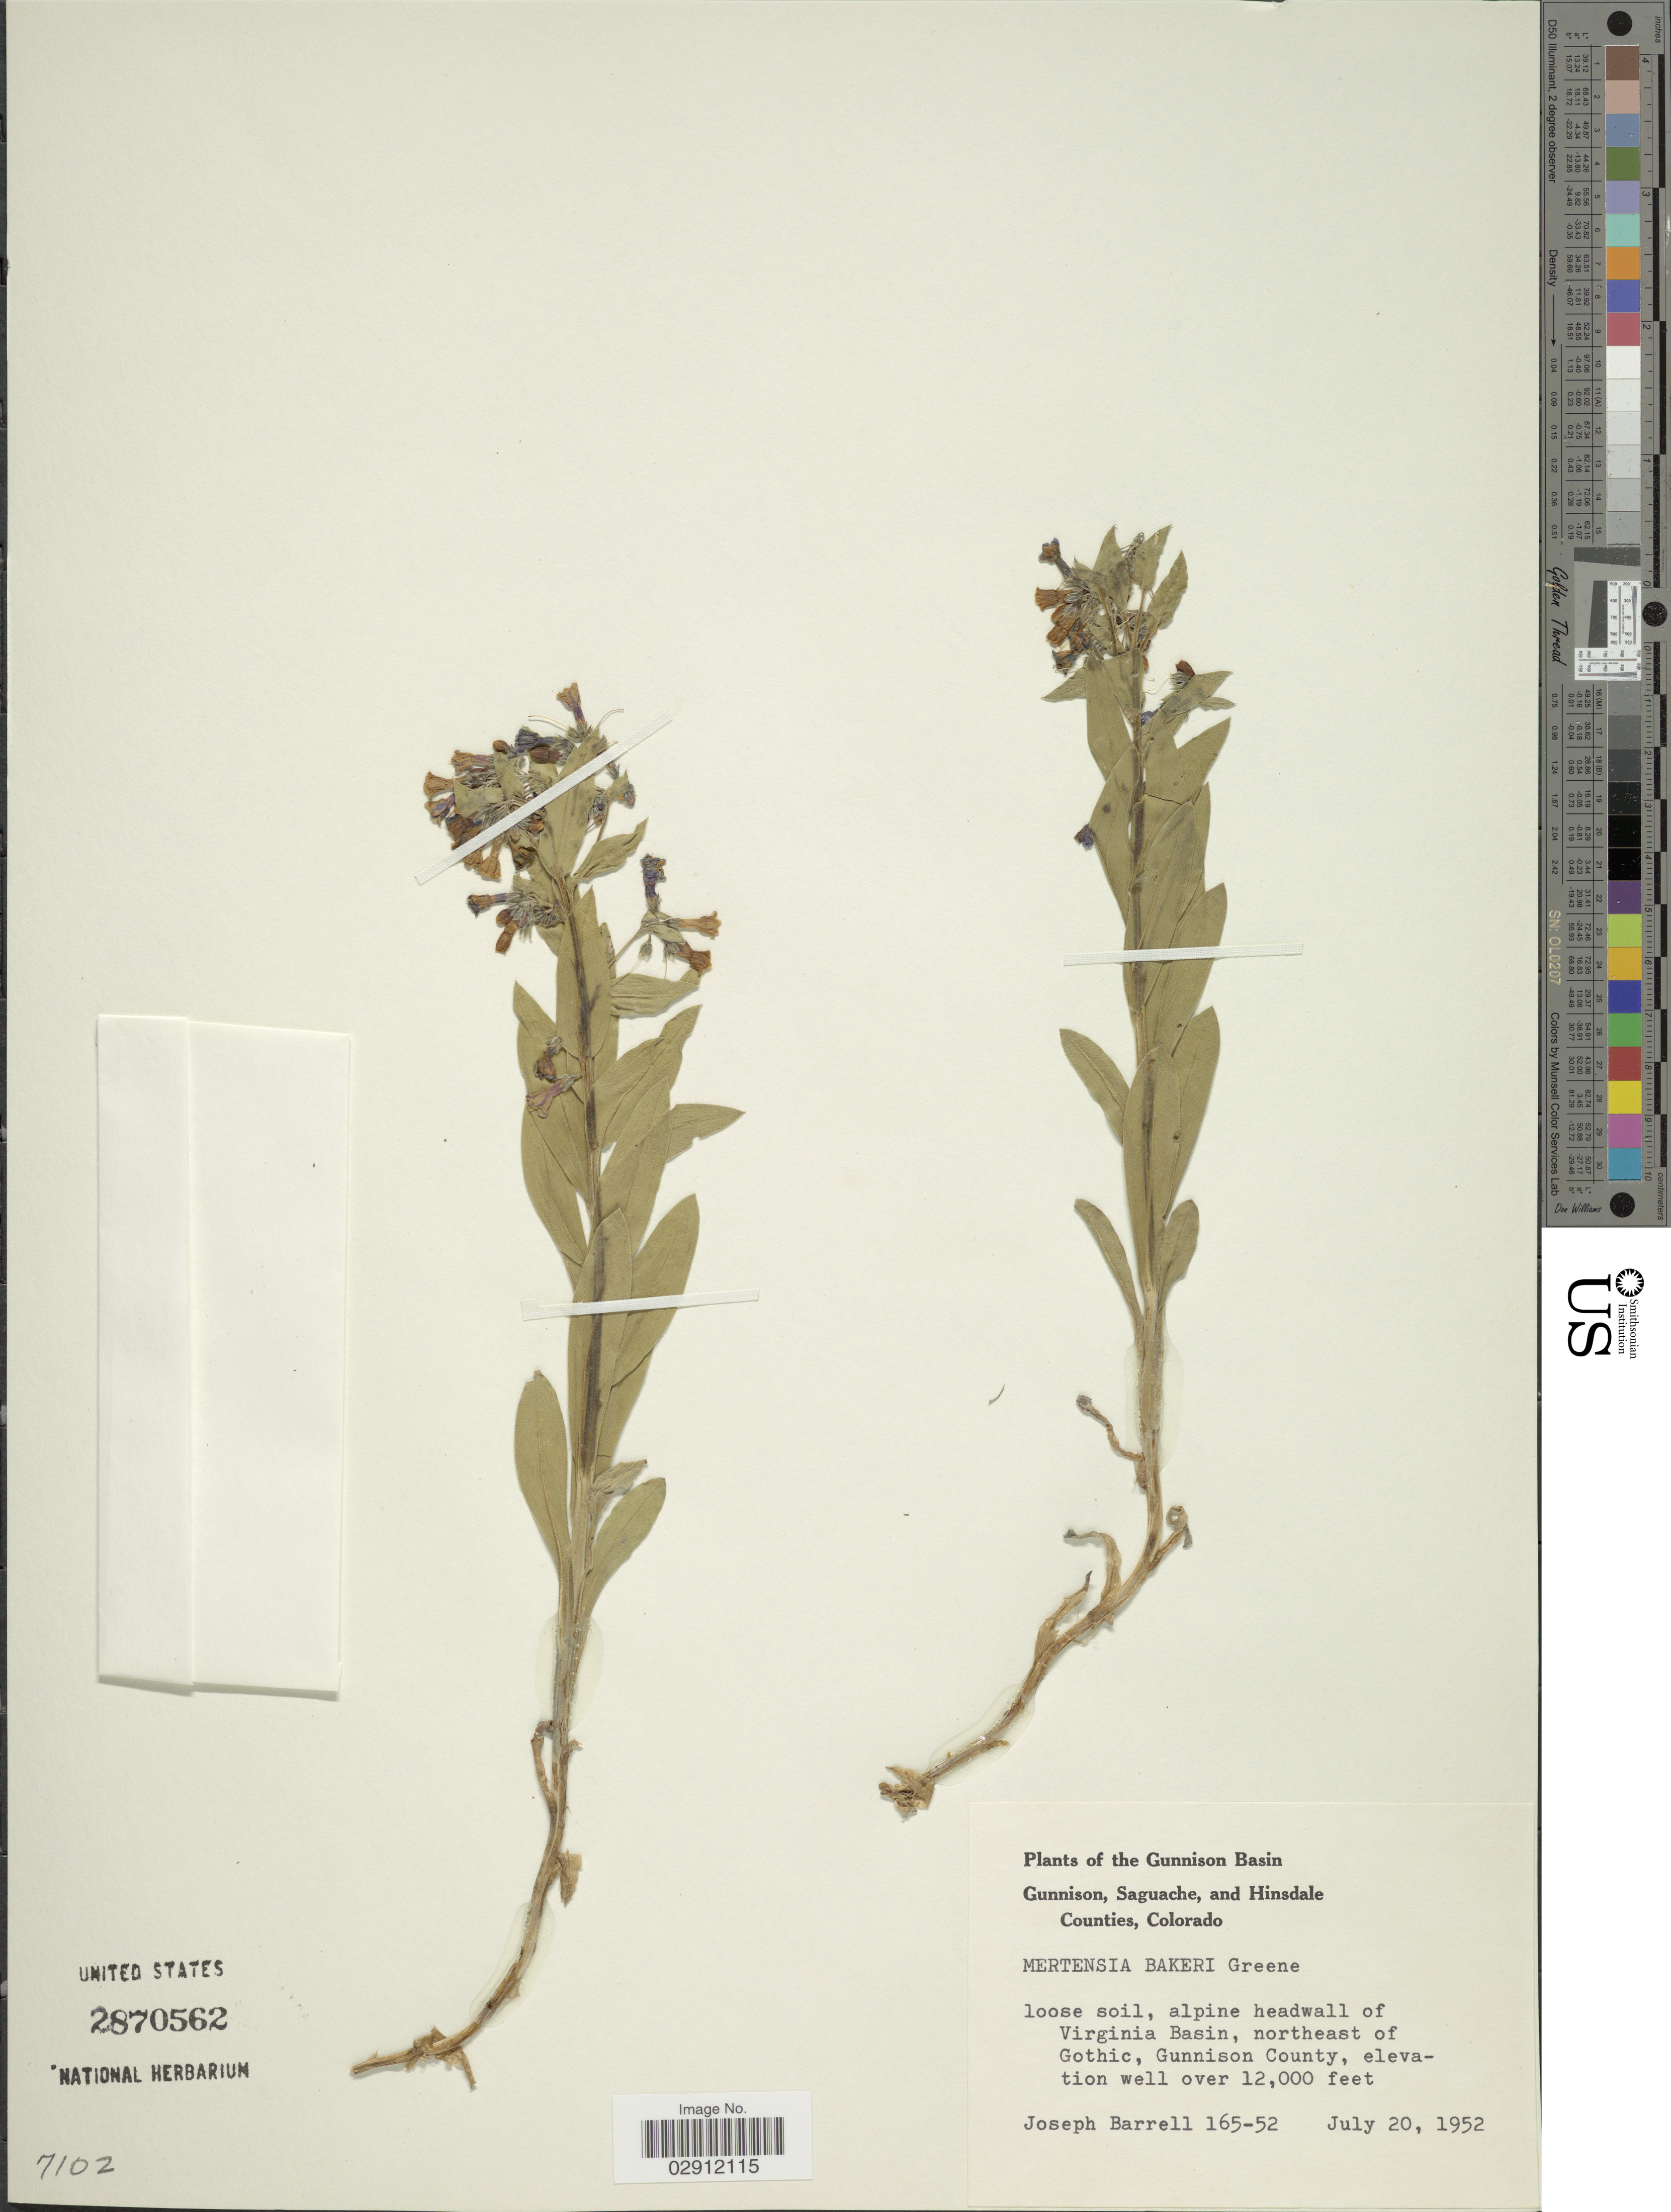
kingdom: Plantae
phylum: Tracheophyta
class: Magnoliopsida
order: Boraginales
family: Boraginaceae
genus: Mertensia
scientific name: Mertensia bakeri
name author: Greene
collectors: J. Barrell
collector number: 165-52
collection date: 1952-07-20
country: United States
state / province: Colorado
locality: Gunnison Basin. Alpine headwall of Virginia Basin, northeast of Gothic, Gunnison County.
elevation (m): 3658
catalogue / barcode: US 2870562